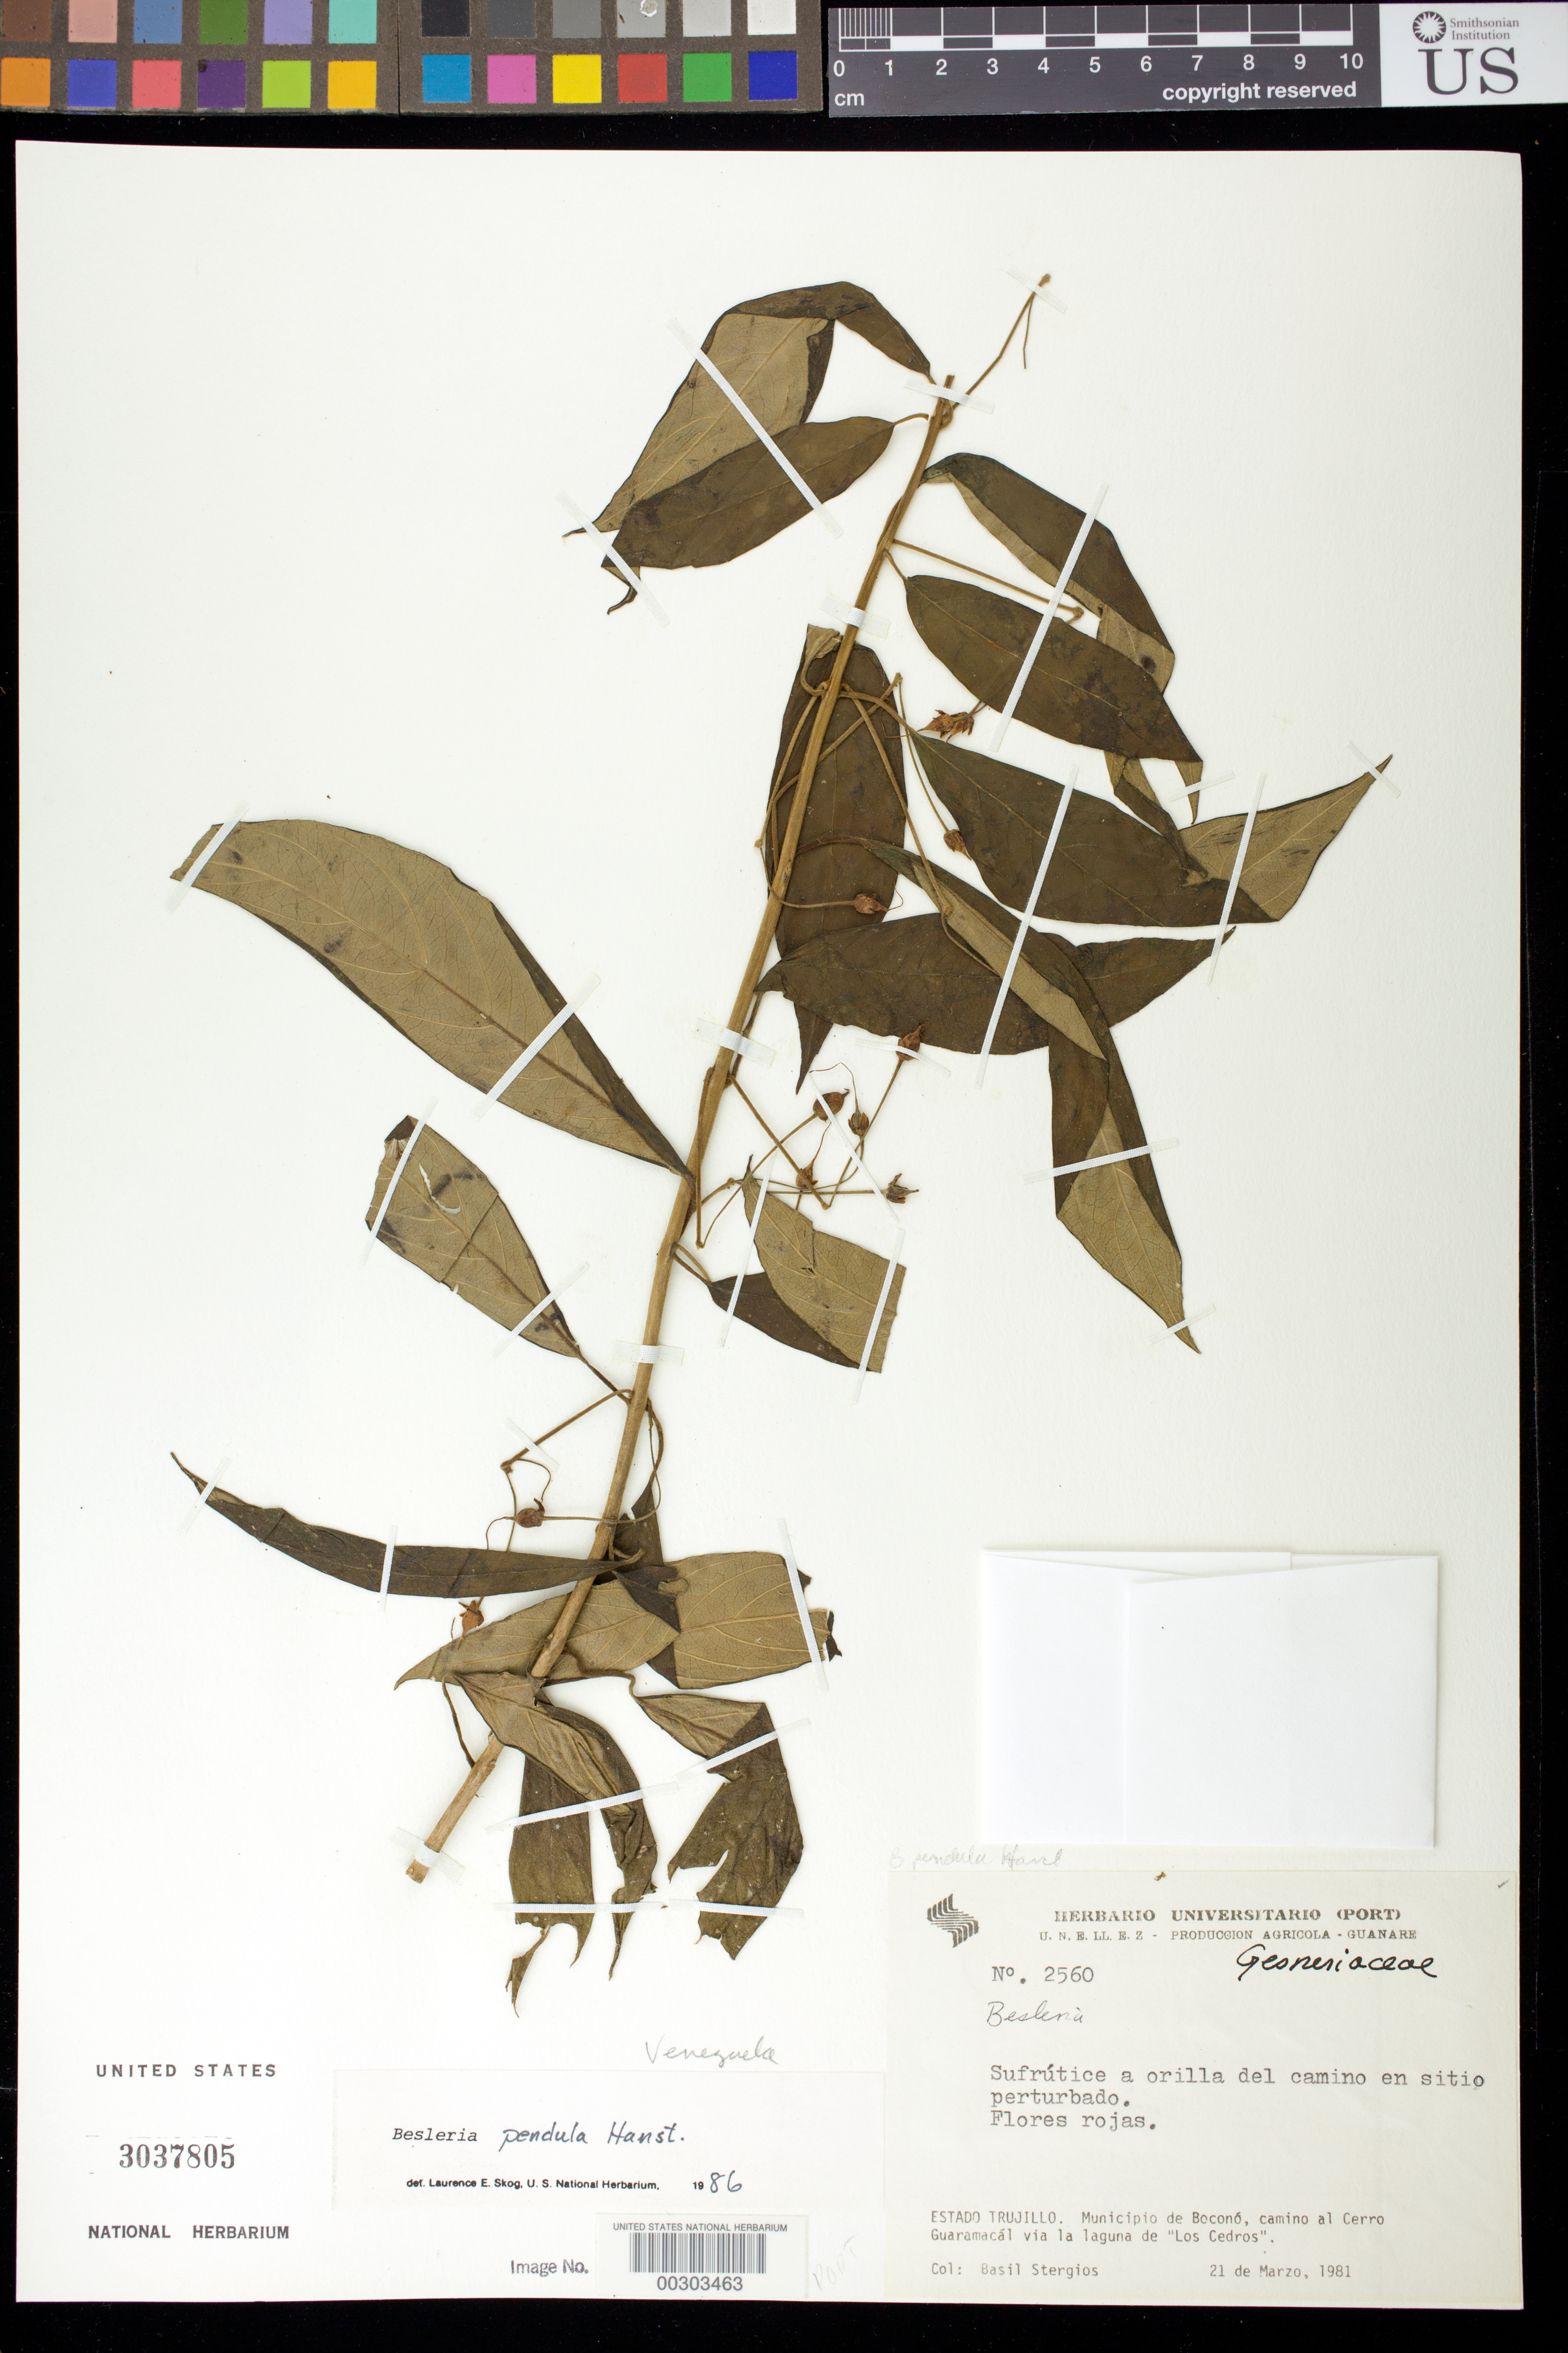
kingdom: Plantae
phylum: Tracheophyta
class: Magnoliopsida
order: Lamiales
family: Gesneriaceae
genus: Besleria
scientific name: Besleria pendula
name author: Hanst.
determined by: Skog, Laurence E.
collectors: B. G. Stergios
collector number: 2560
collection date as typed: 21 Mar 1981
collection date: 1981-03-21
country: Venezuela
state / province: Trujillo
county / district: Boconó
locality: Camino al Cerro Guaramacal via la laguna de Los Cedros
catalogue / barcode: US 3037805